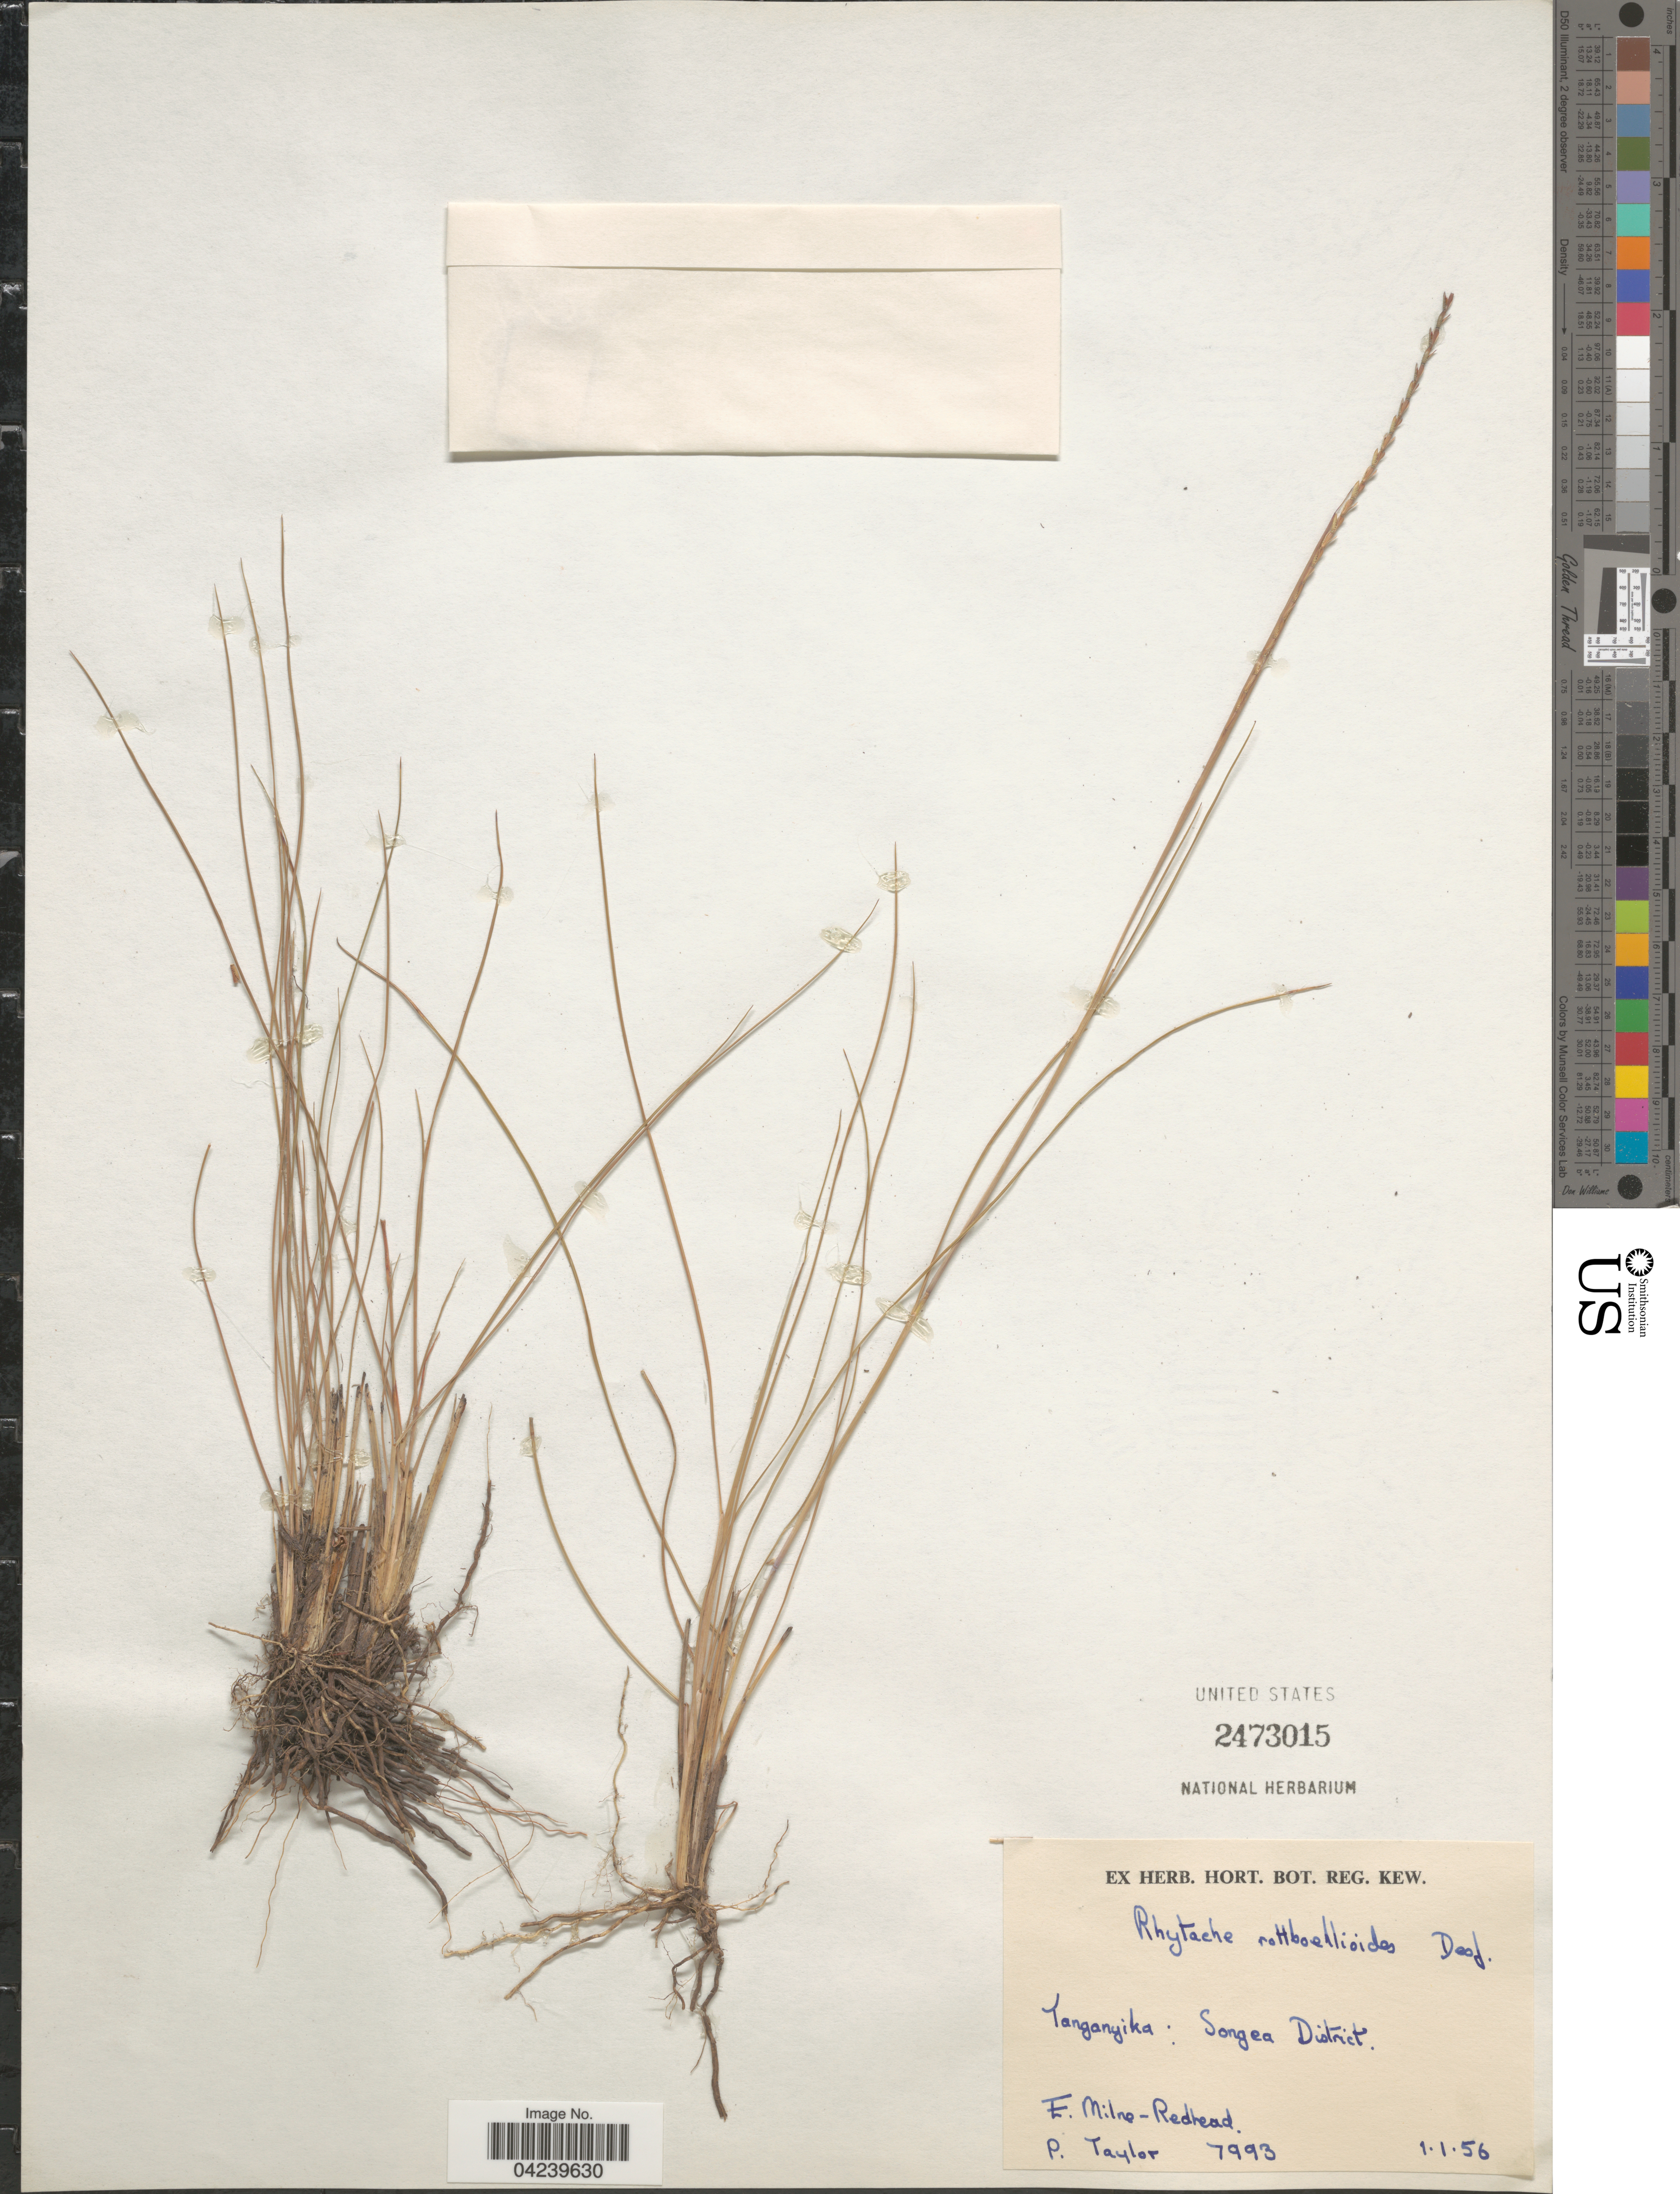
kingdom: Plantae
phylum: Tracheophyta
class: Liliopsida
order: Poales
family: Poaceae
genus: Rhytachne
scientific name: Rhytachne rottboellioides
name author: Desv.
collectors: E. W. Milne-Redhead & P. Taylor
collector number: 7993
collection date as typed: Transcribed d/m/y: 1/1/56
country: Tanzania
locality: Tanganyika: Songea District.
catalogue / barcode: US 2473015